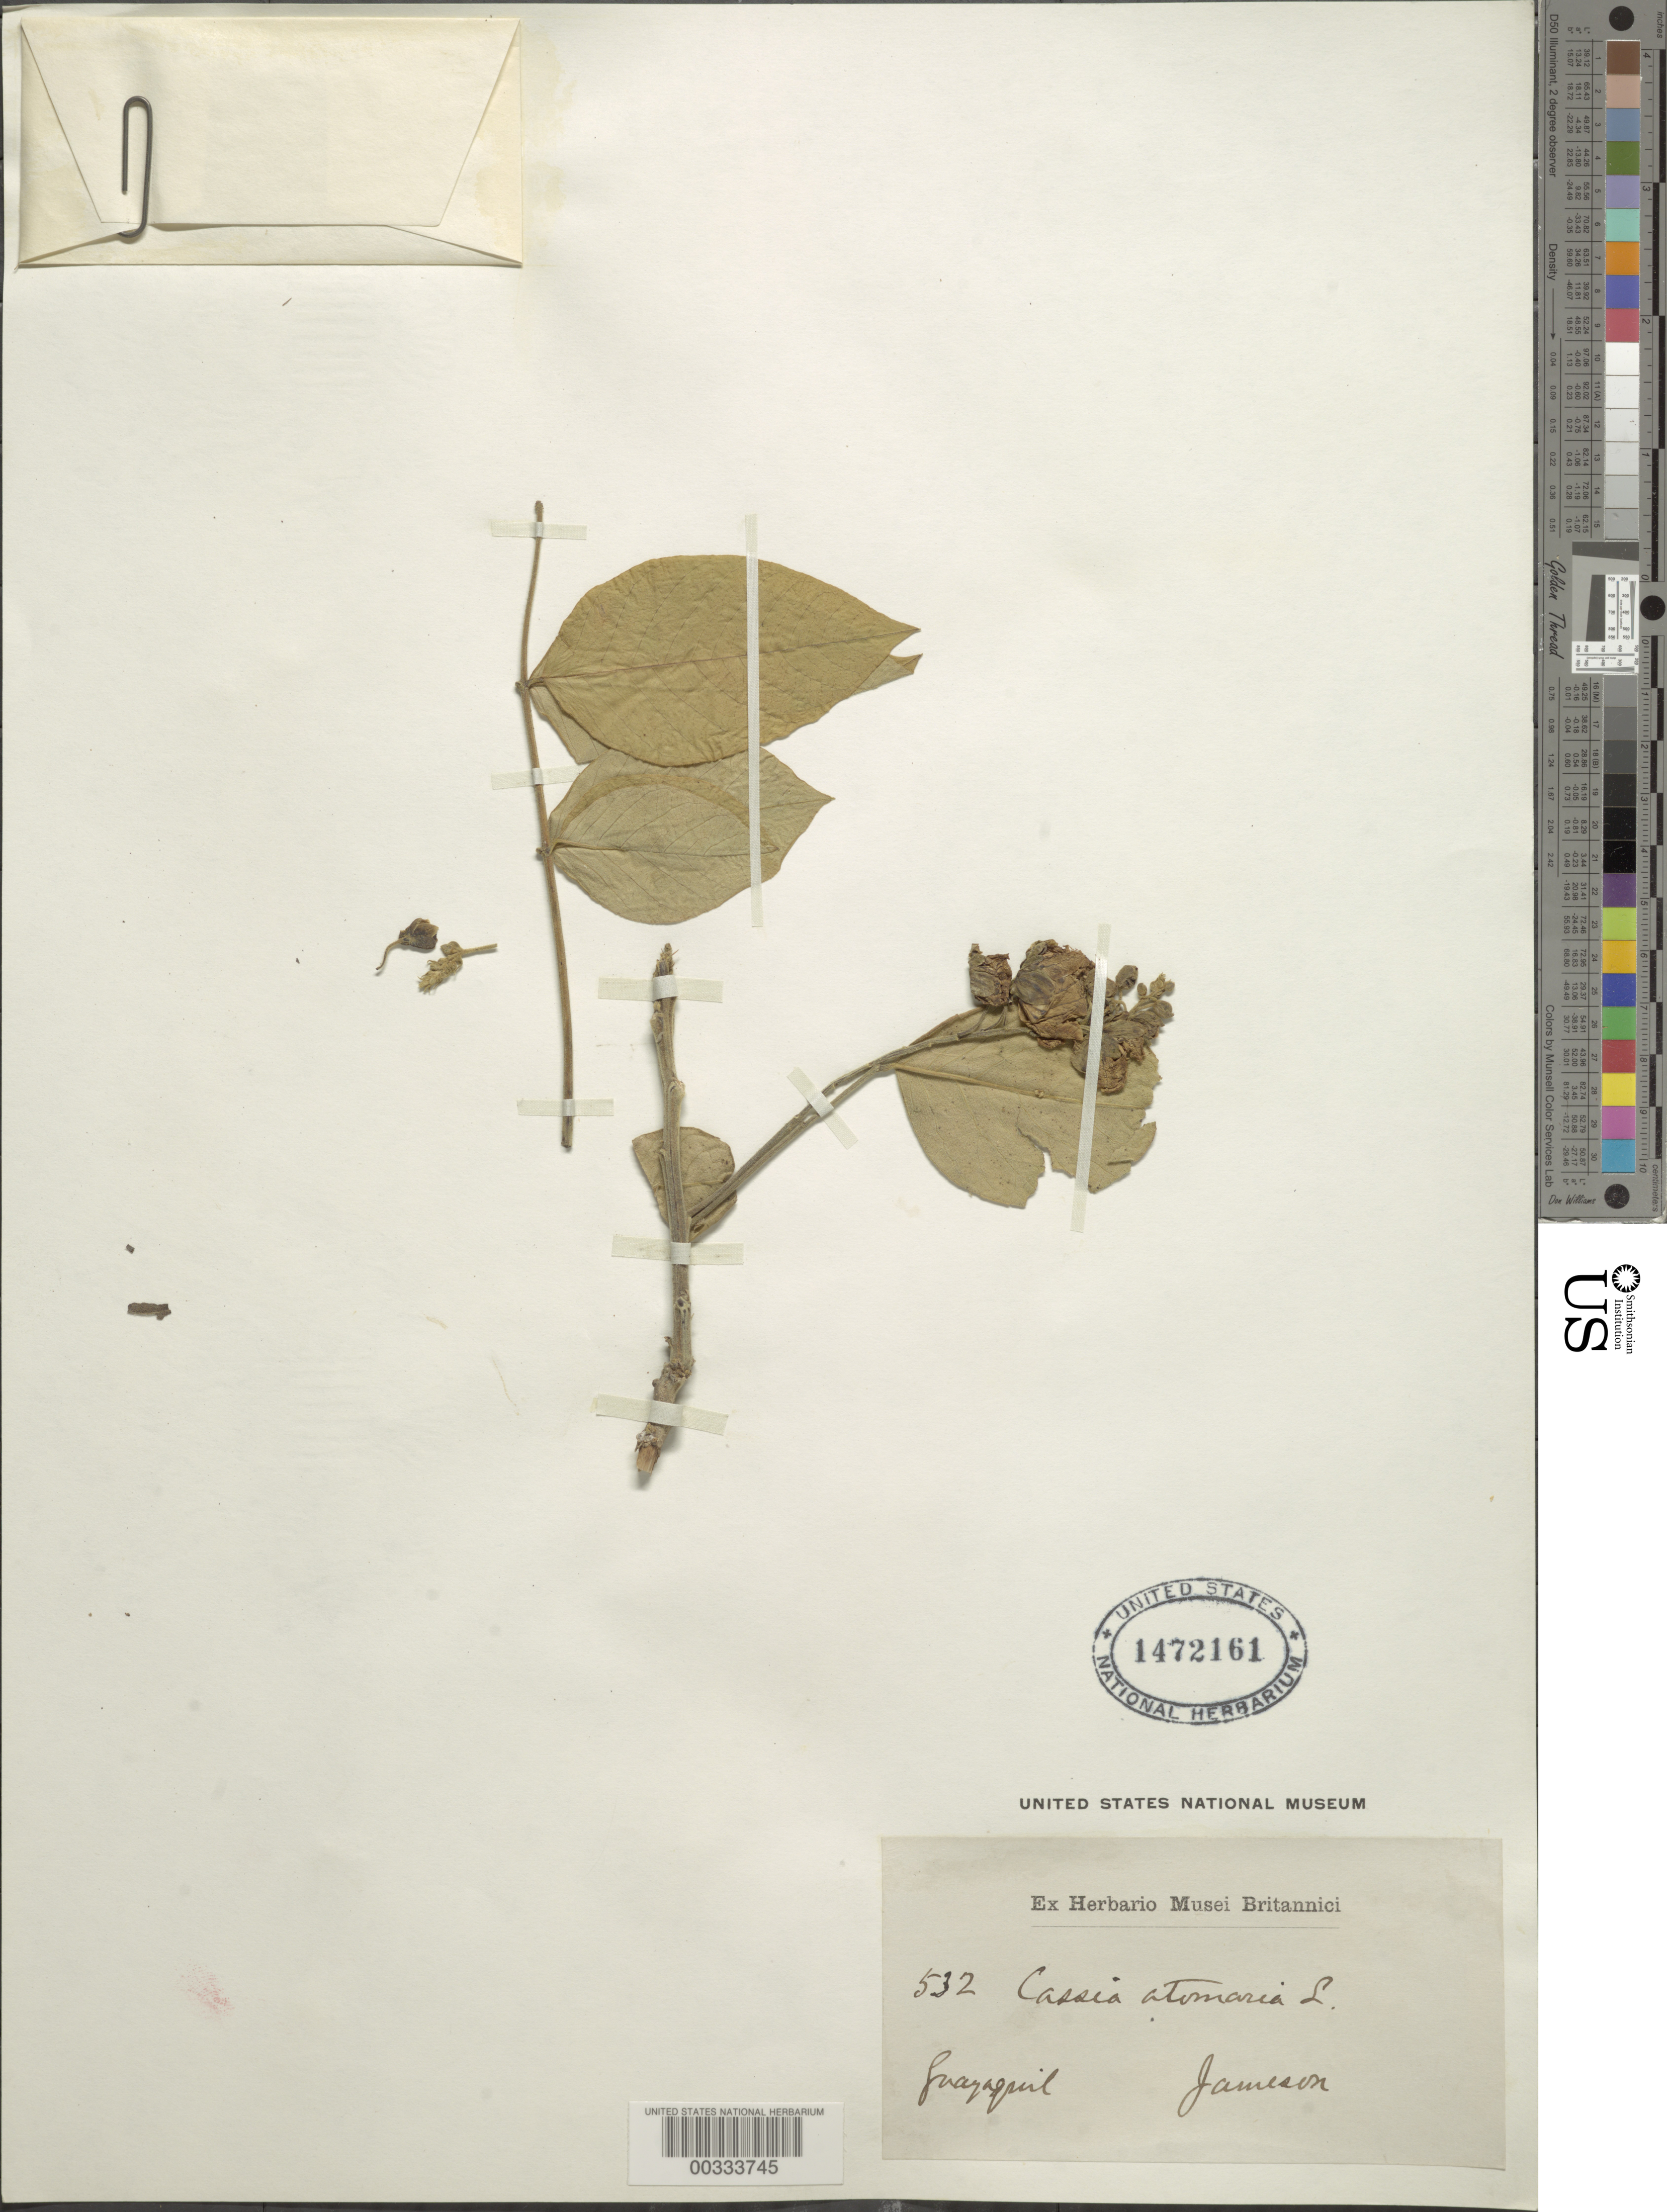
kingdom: Plantae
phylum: Tracheophyta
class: Magnoliopsida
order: Fabales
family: Fabaceae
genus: Senna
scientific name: Senna atomaria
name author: (L.) H.S. Irwin & Barneby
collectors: W. Jameson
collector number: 532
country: Ecuador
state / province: Guayas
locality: Guayaquil, Haciendo Bonchna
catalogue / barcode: US 1472161